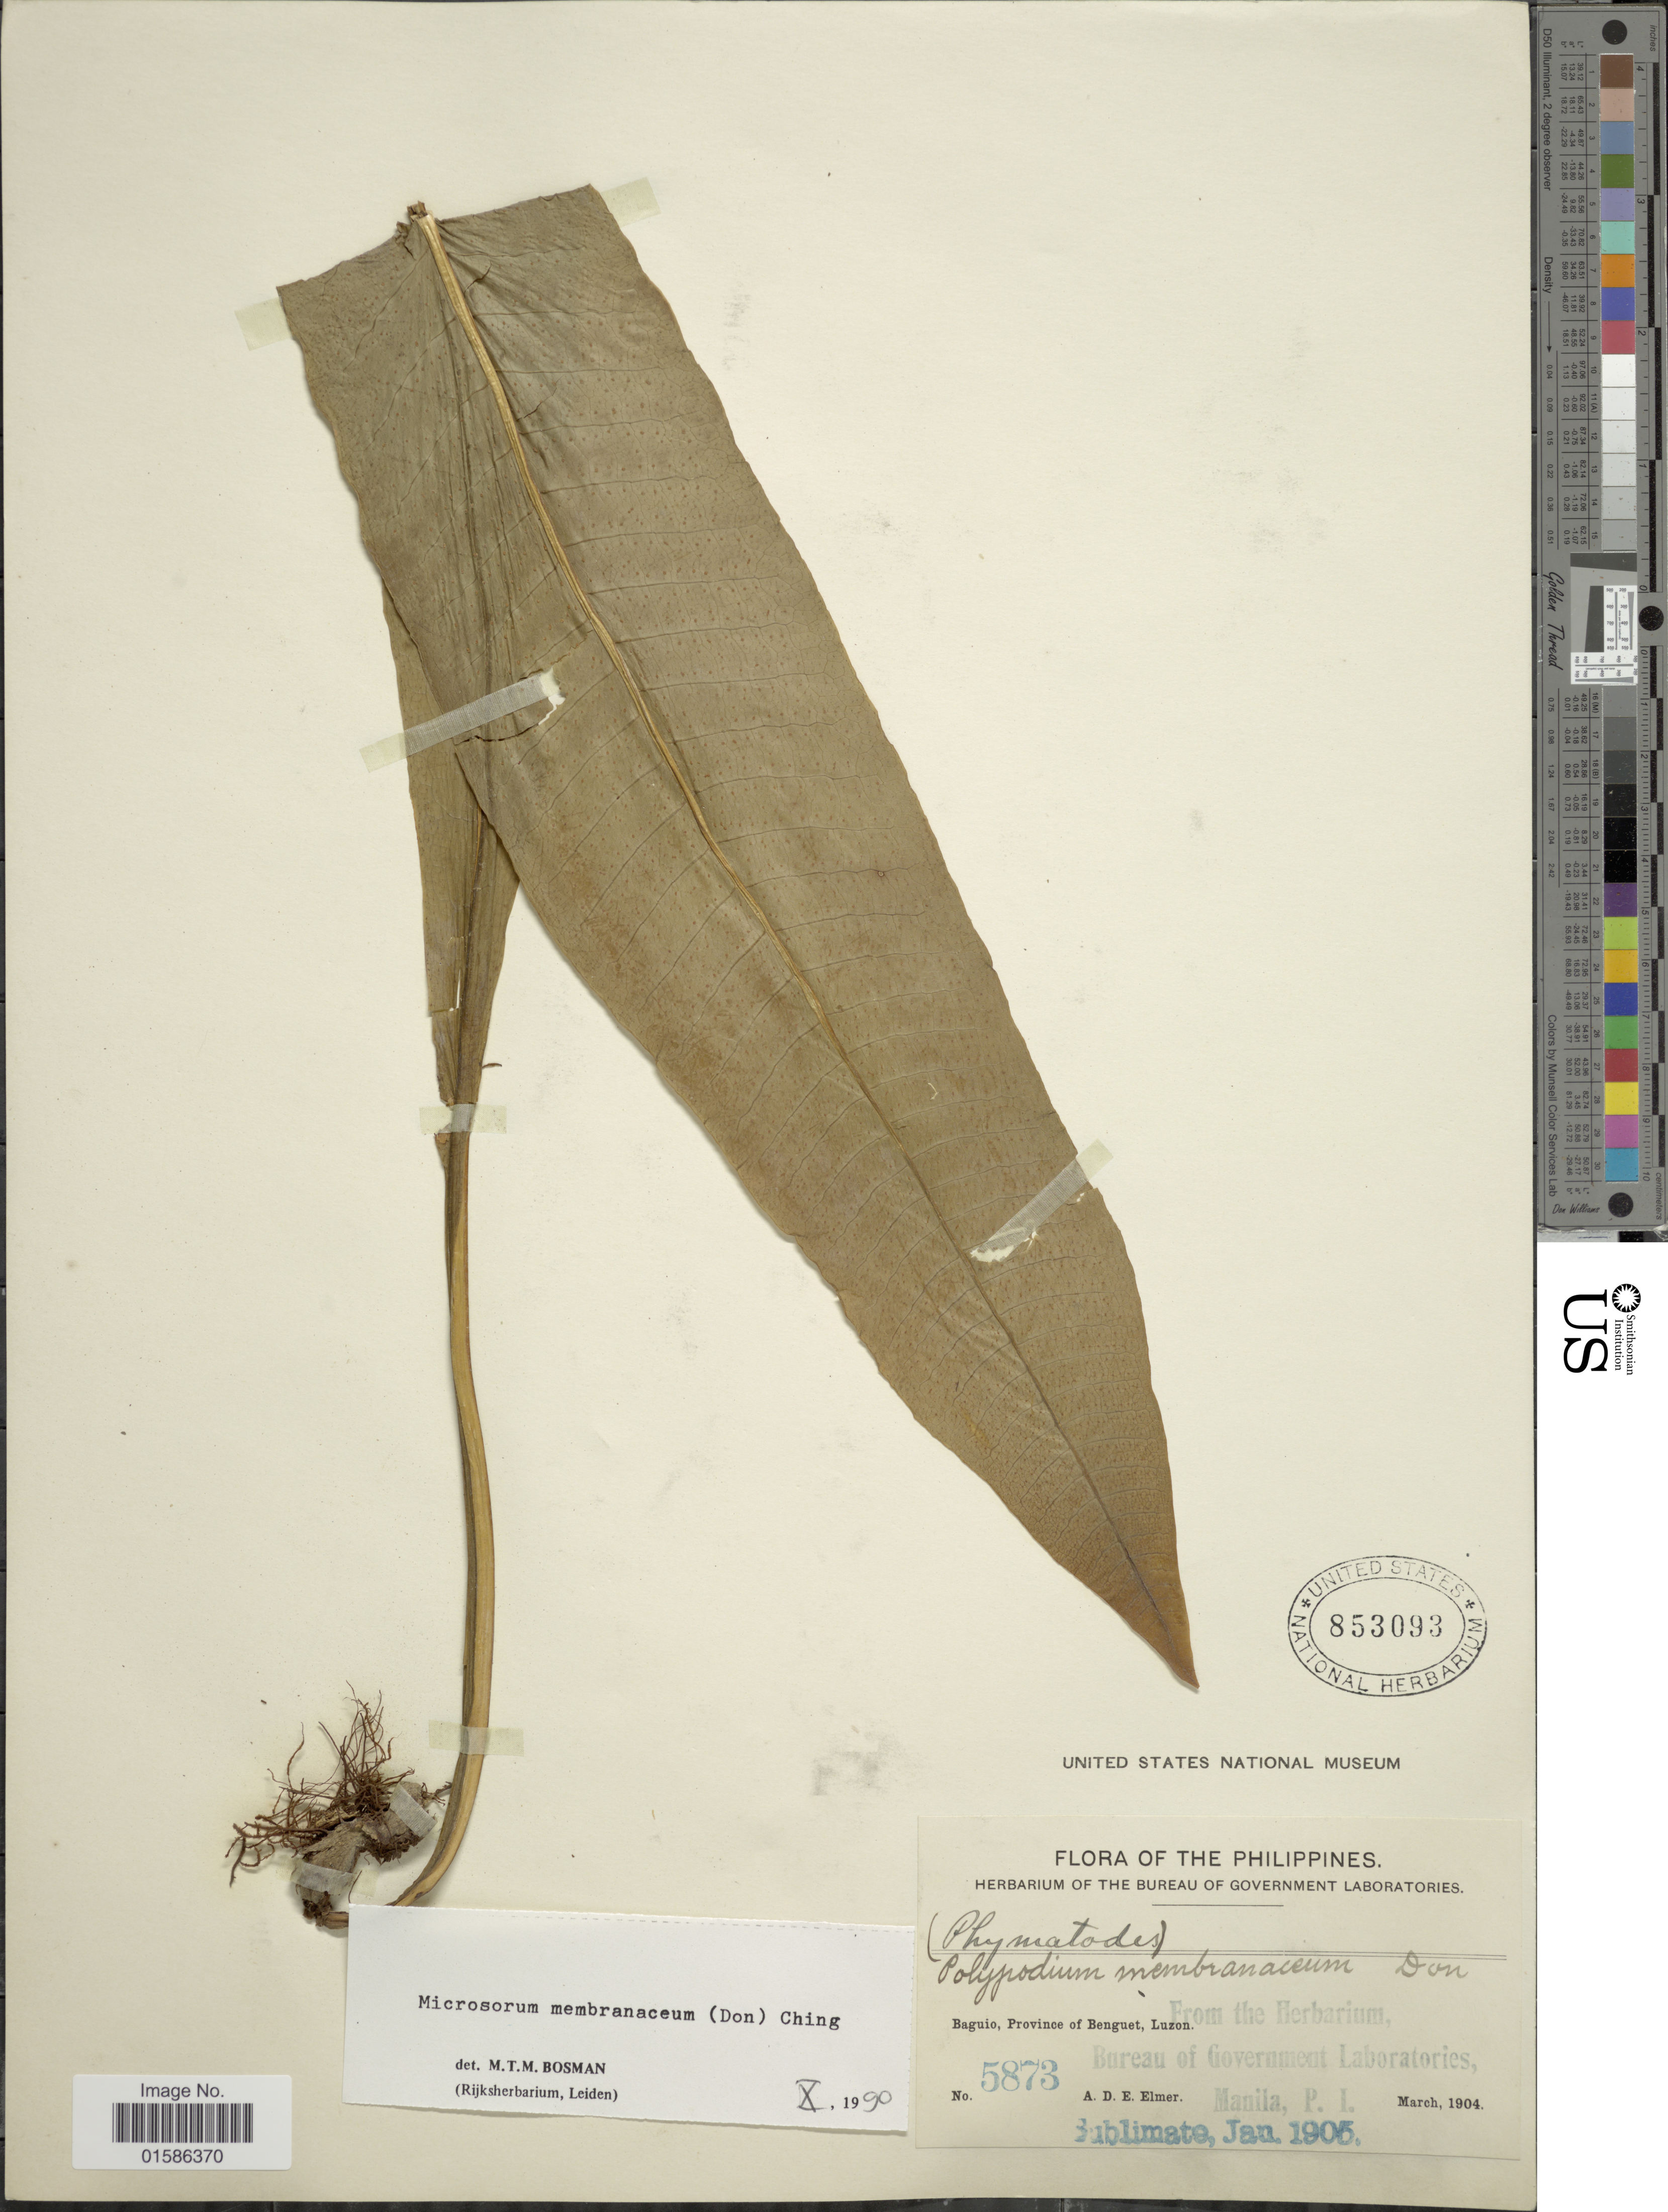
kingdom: Plantae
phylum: Tracheophyta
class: Polypodiopsida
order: Polypodiales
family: Polypodiaceae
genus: Microsorum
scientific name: Microsorum membranaceum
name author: (D. Don) Ching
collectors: A. D. E. Elmer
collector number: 5873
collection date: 1904-03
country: Philippines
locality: Baguio, Province Benguet, Luzon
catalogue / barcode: US 853093